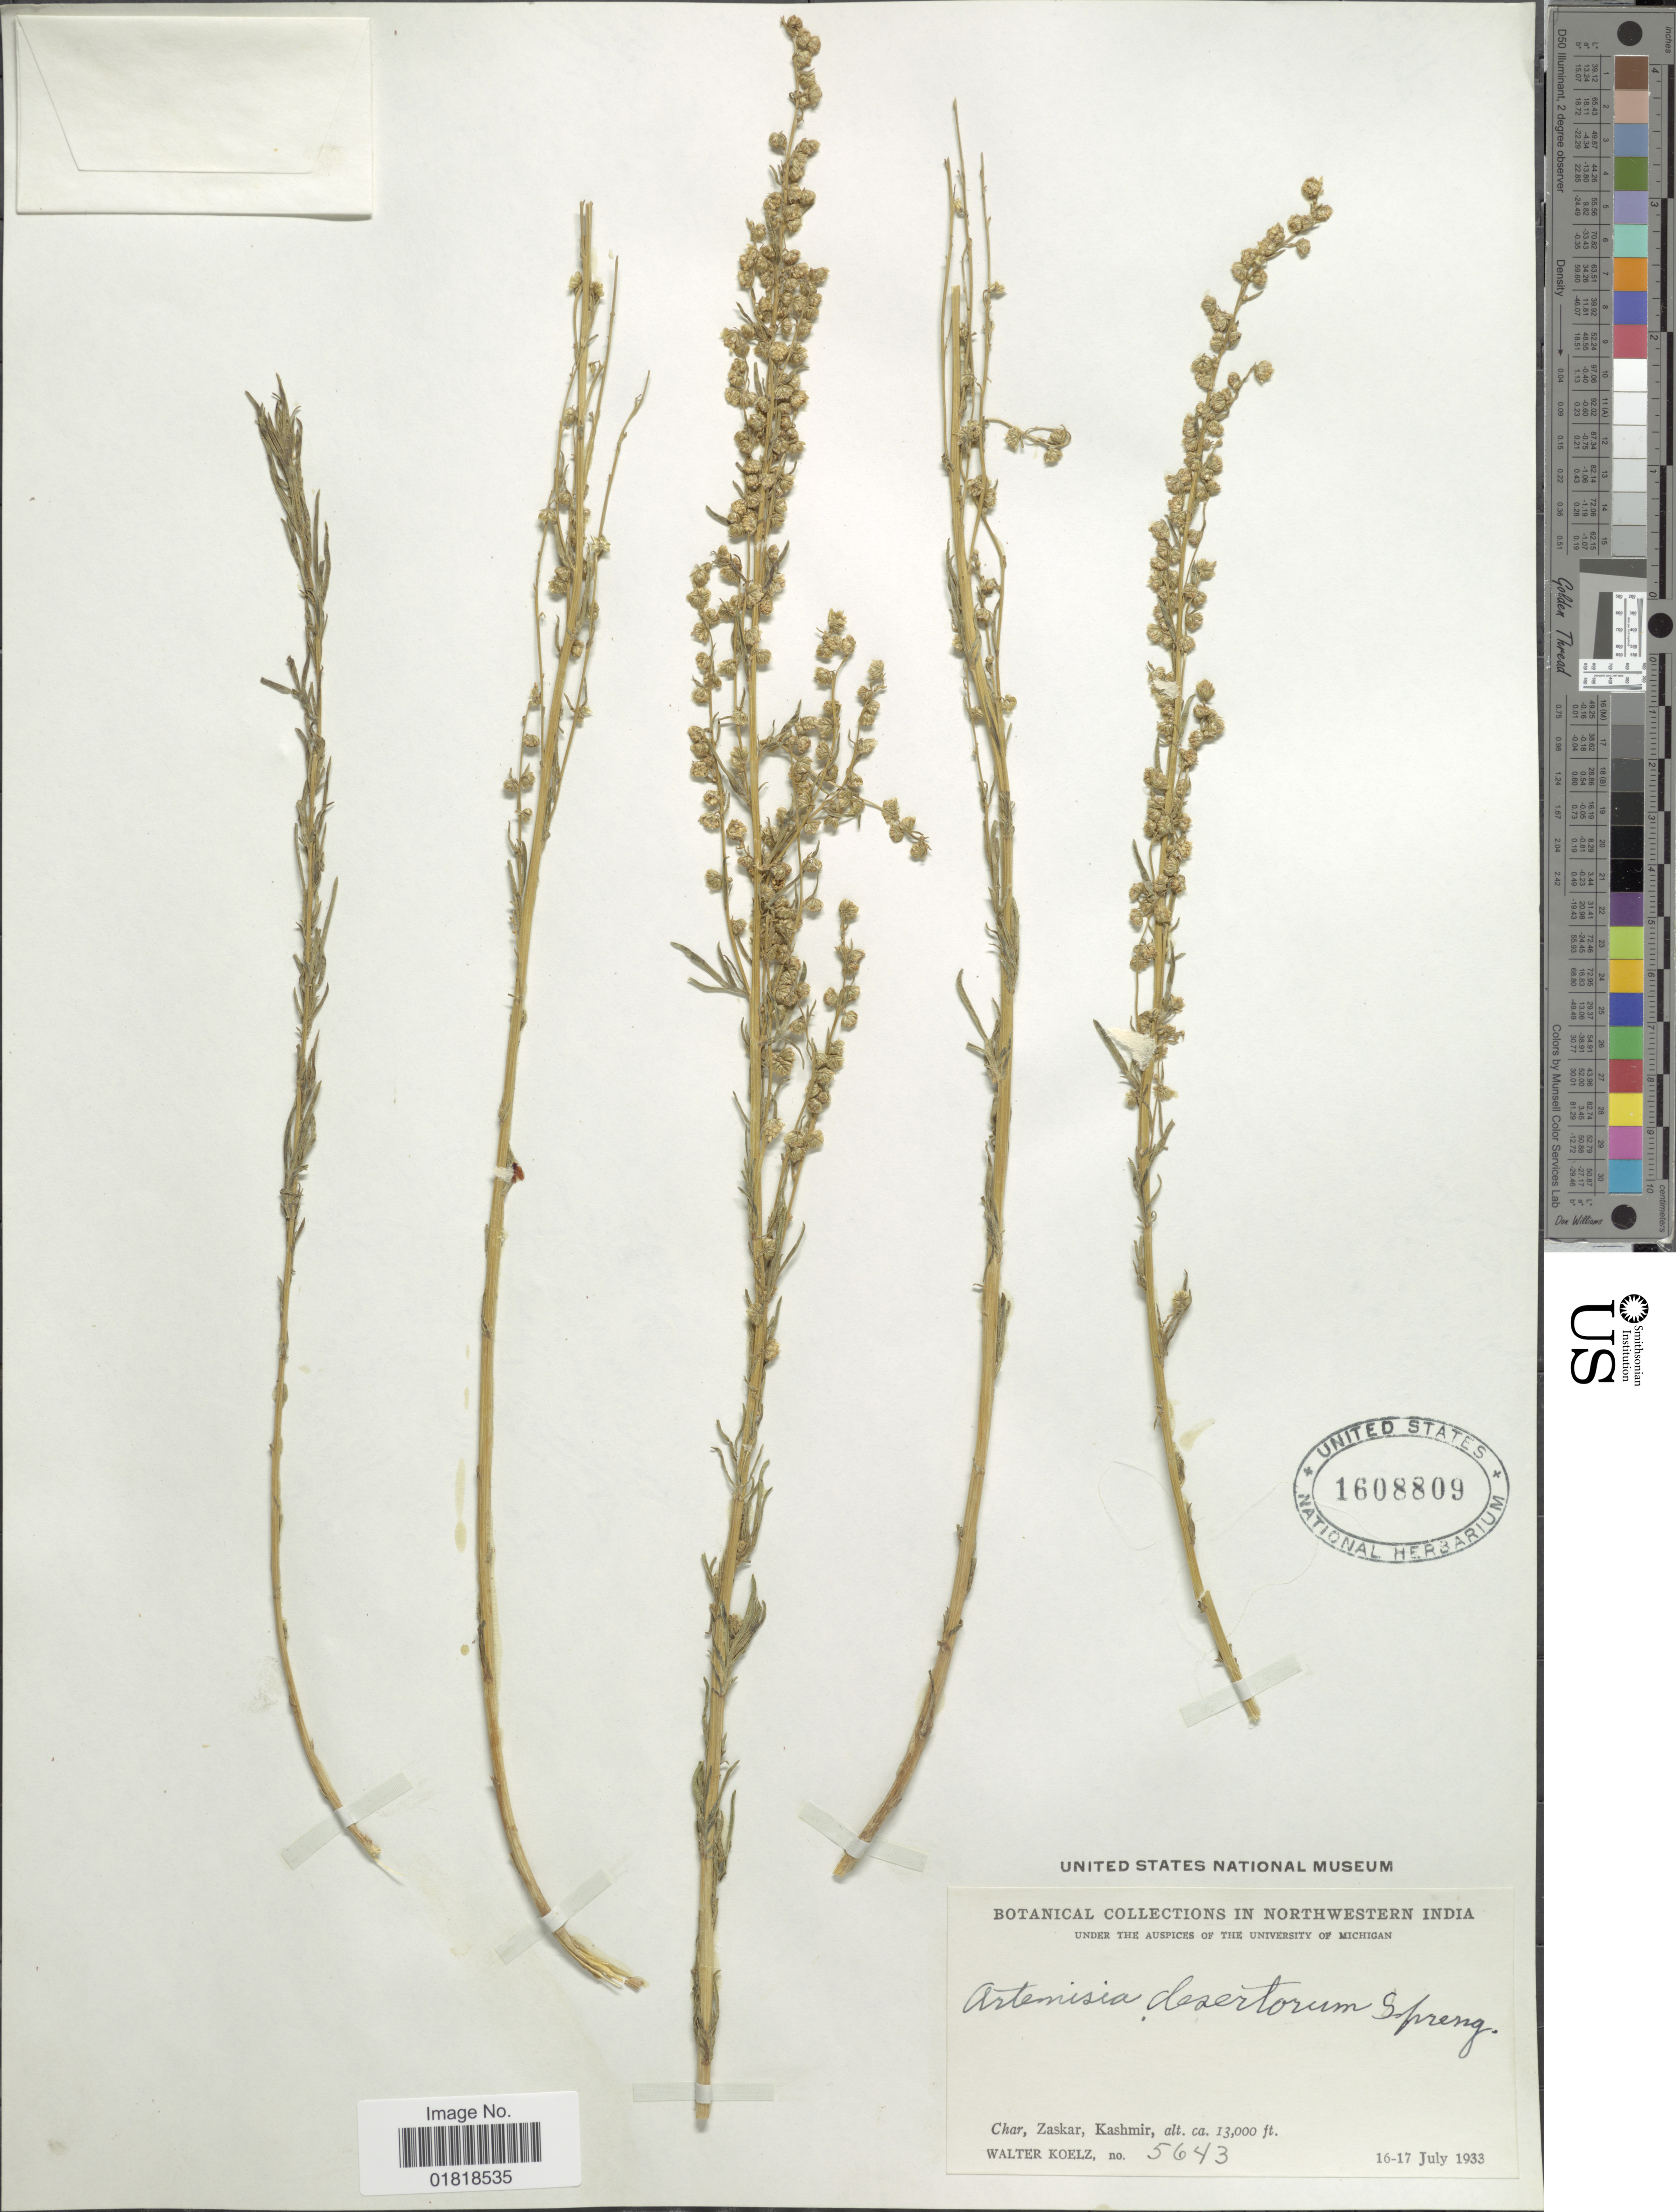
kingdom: Plantae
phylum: Tracheophyta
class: Magnoliopsida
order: Asterales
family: Asteraceae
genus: Artemisia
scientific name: Artemisia desertorum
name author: Spreng.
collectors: W. N. Koelz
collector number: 5643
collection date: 1933-07-16/1933-07-17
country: India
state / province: Jammu and Kashmir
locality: Northwestern India, Char, Zaskar, Kashmir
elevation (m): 3962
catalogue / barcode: US 1608809